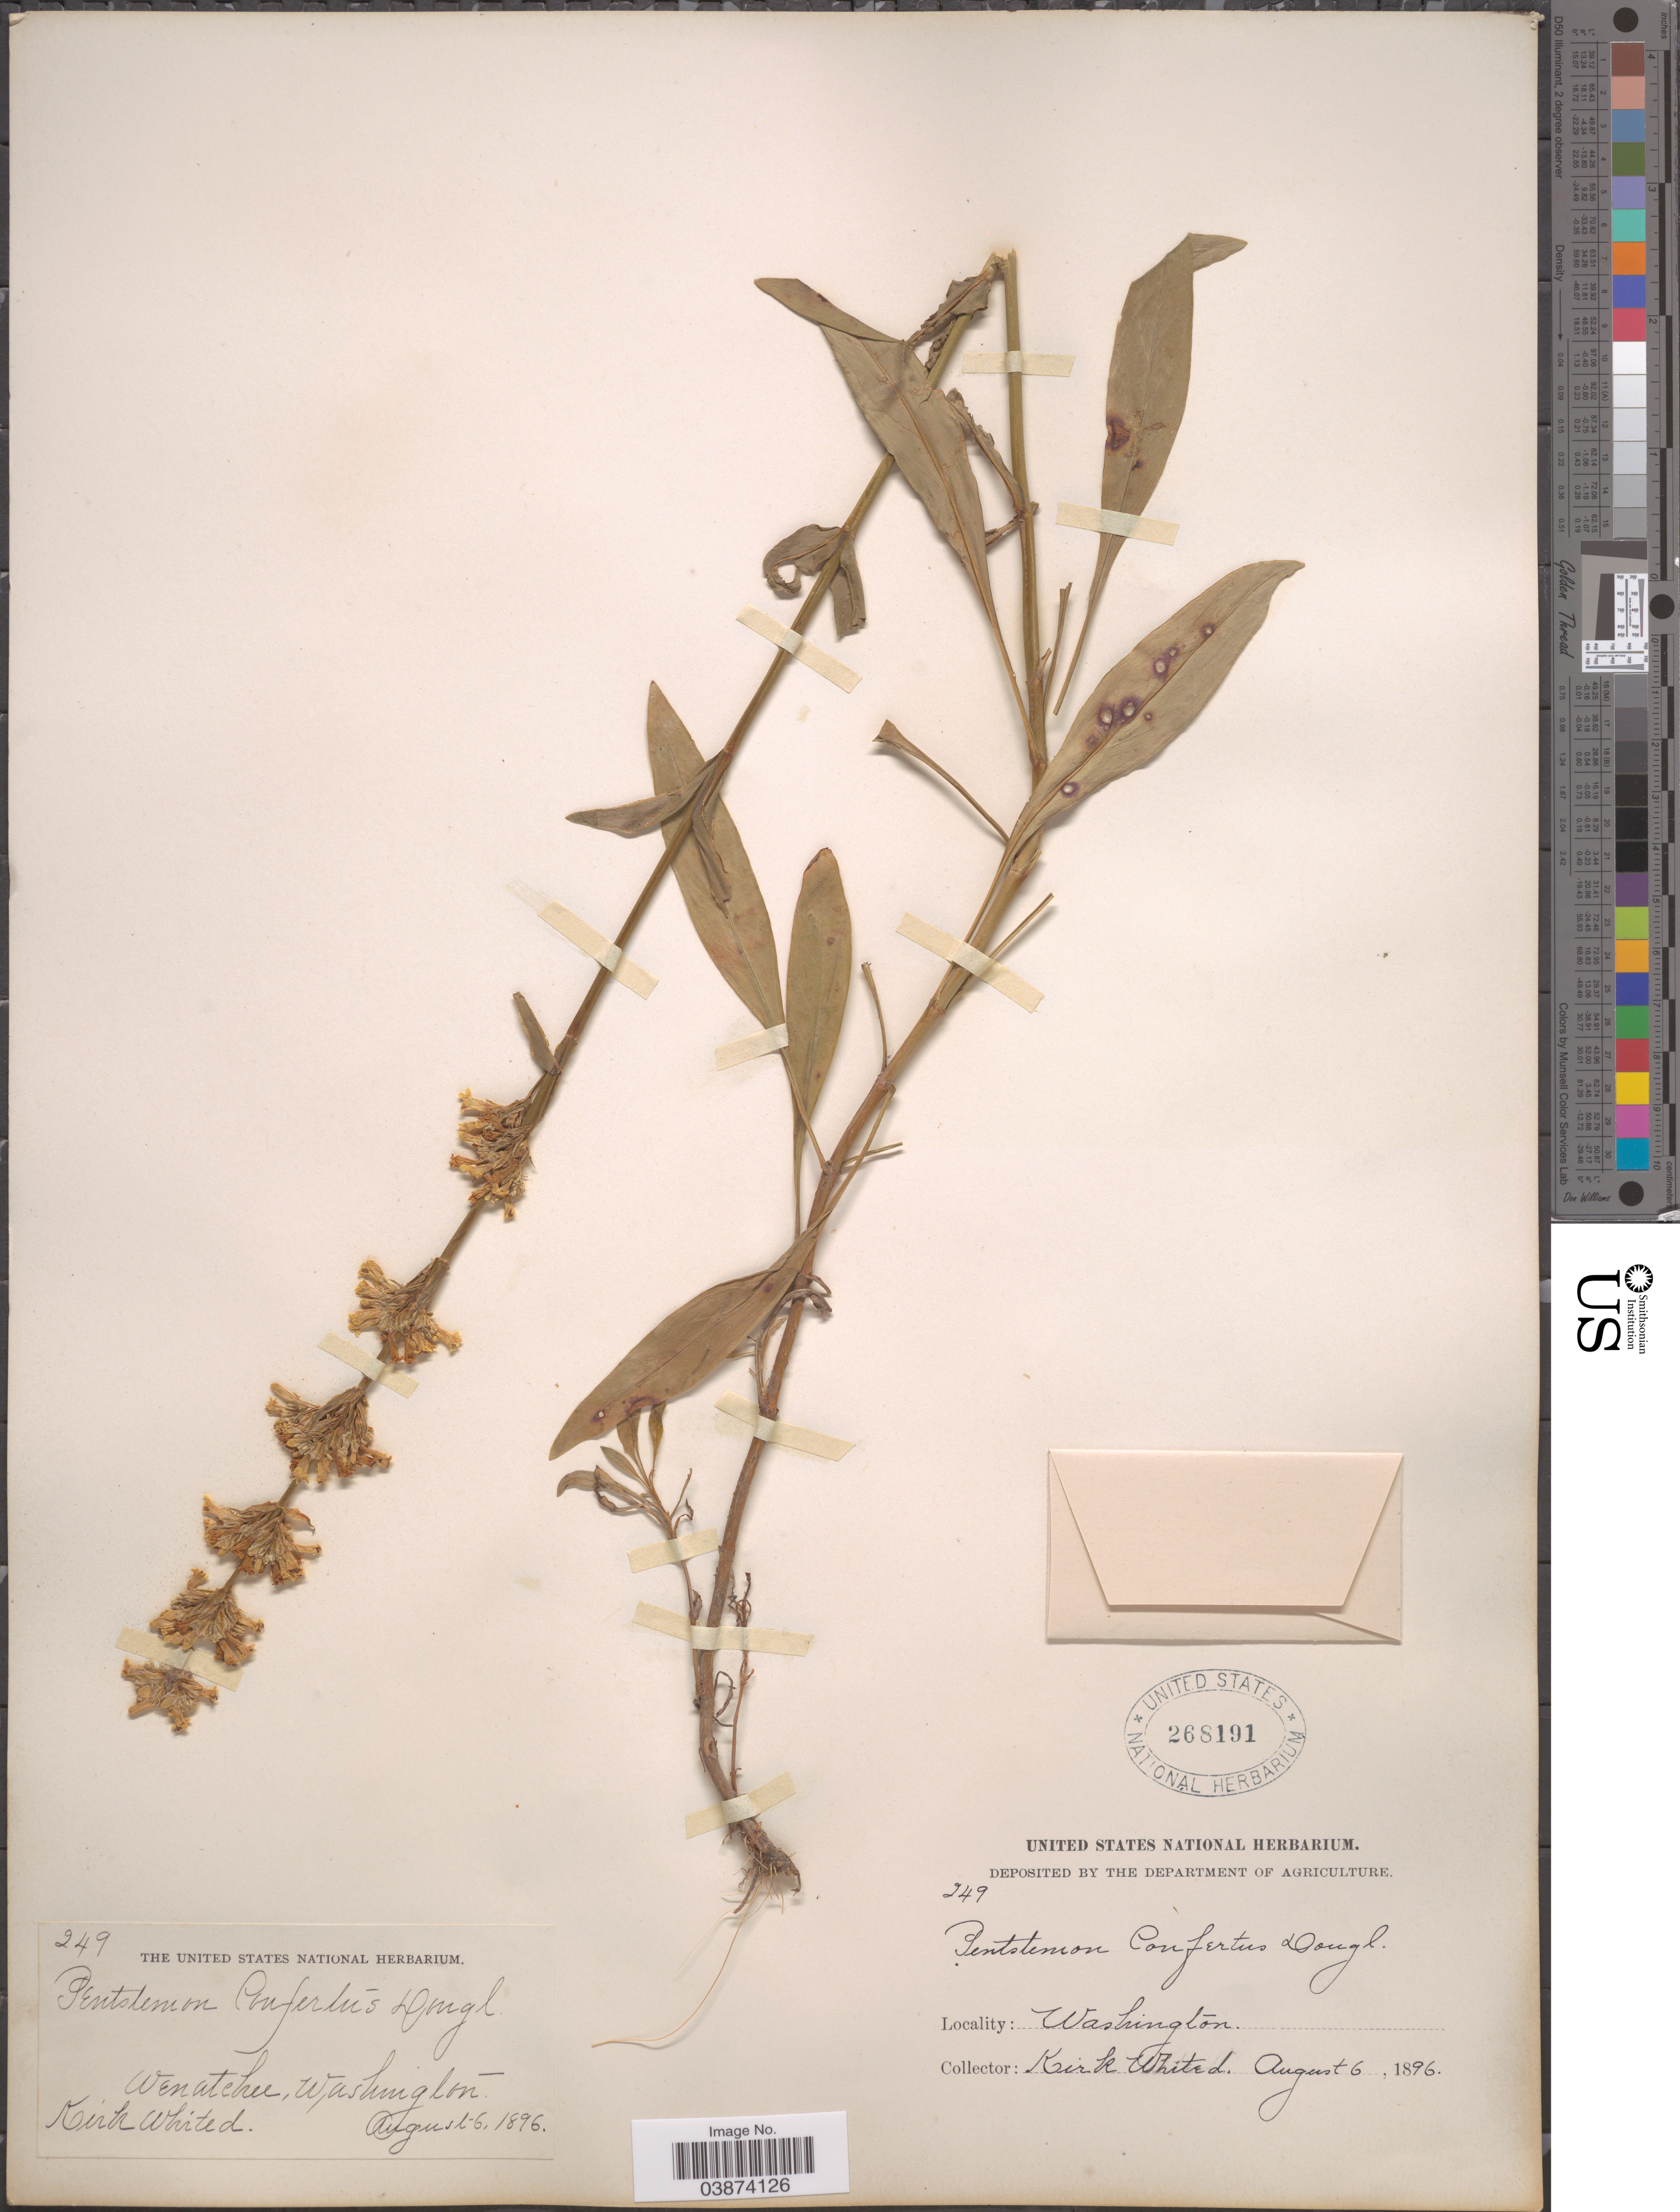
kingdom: Plantae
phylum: Tracheophyta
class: Magnoliopsida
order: Lamiales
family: Plantaginaceae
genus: Penstemon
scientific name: Penstemon confertus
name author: Douglas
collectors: K. Whited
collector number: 249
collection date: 1896-08-06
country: United States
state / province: Washington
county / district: Chelan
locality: Wenatchee.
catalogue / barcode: US 268191